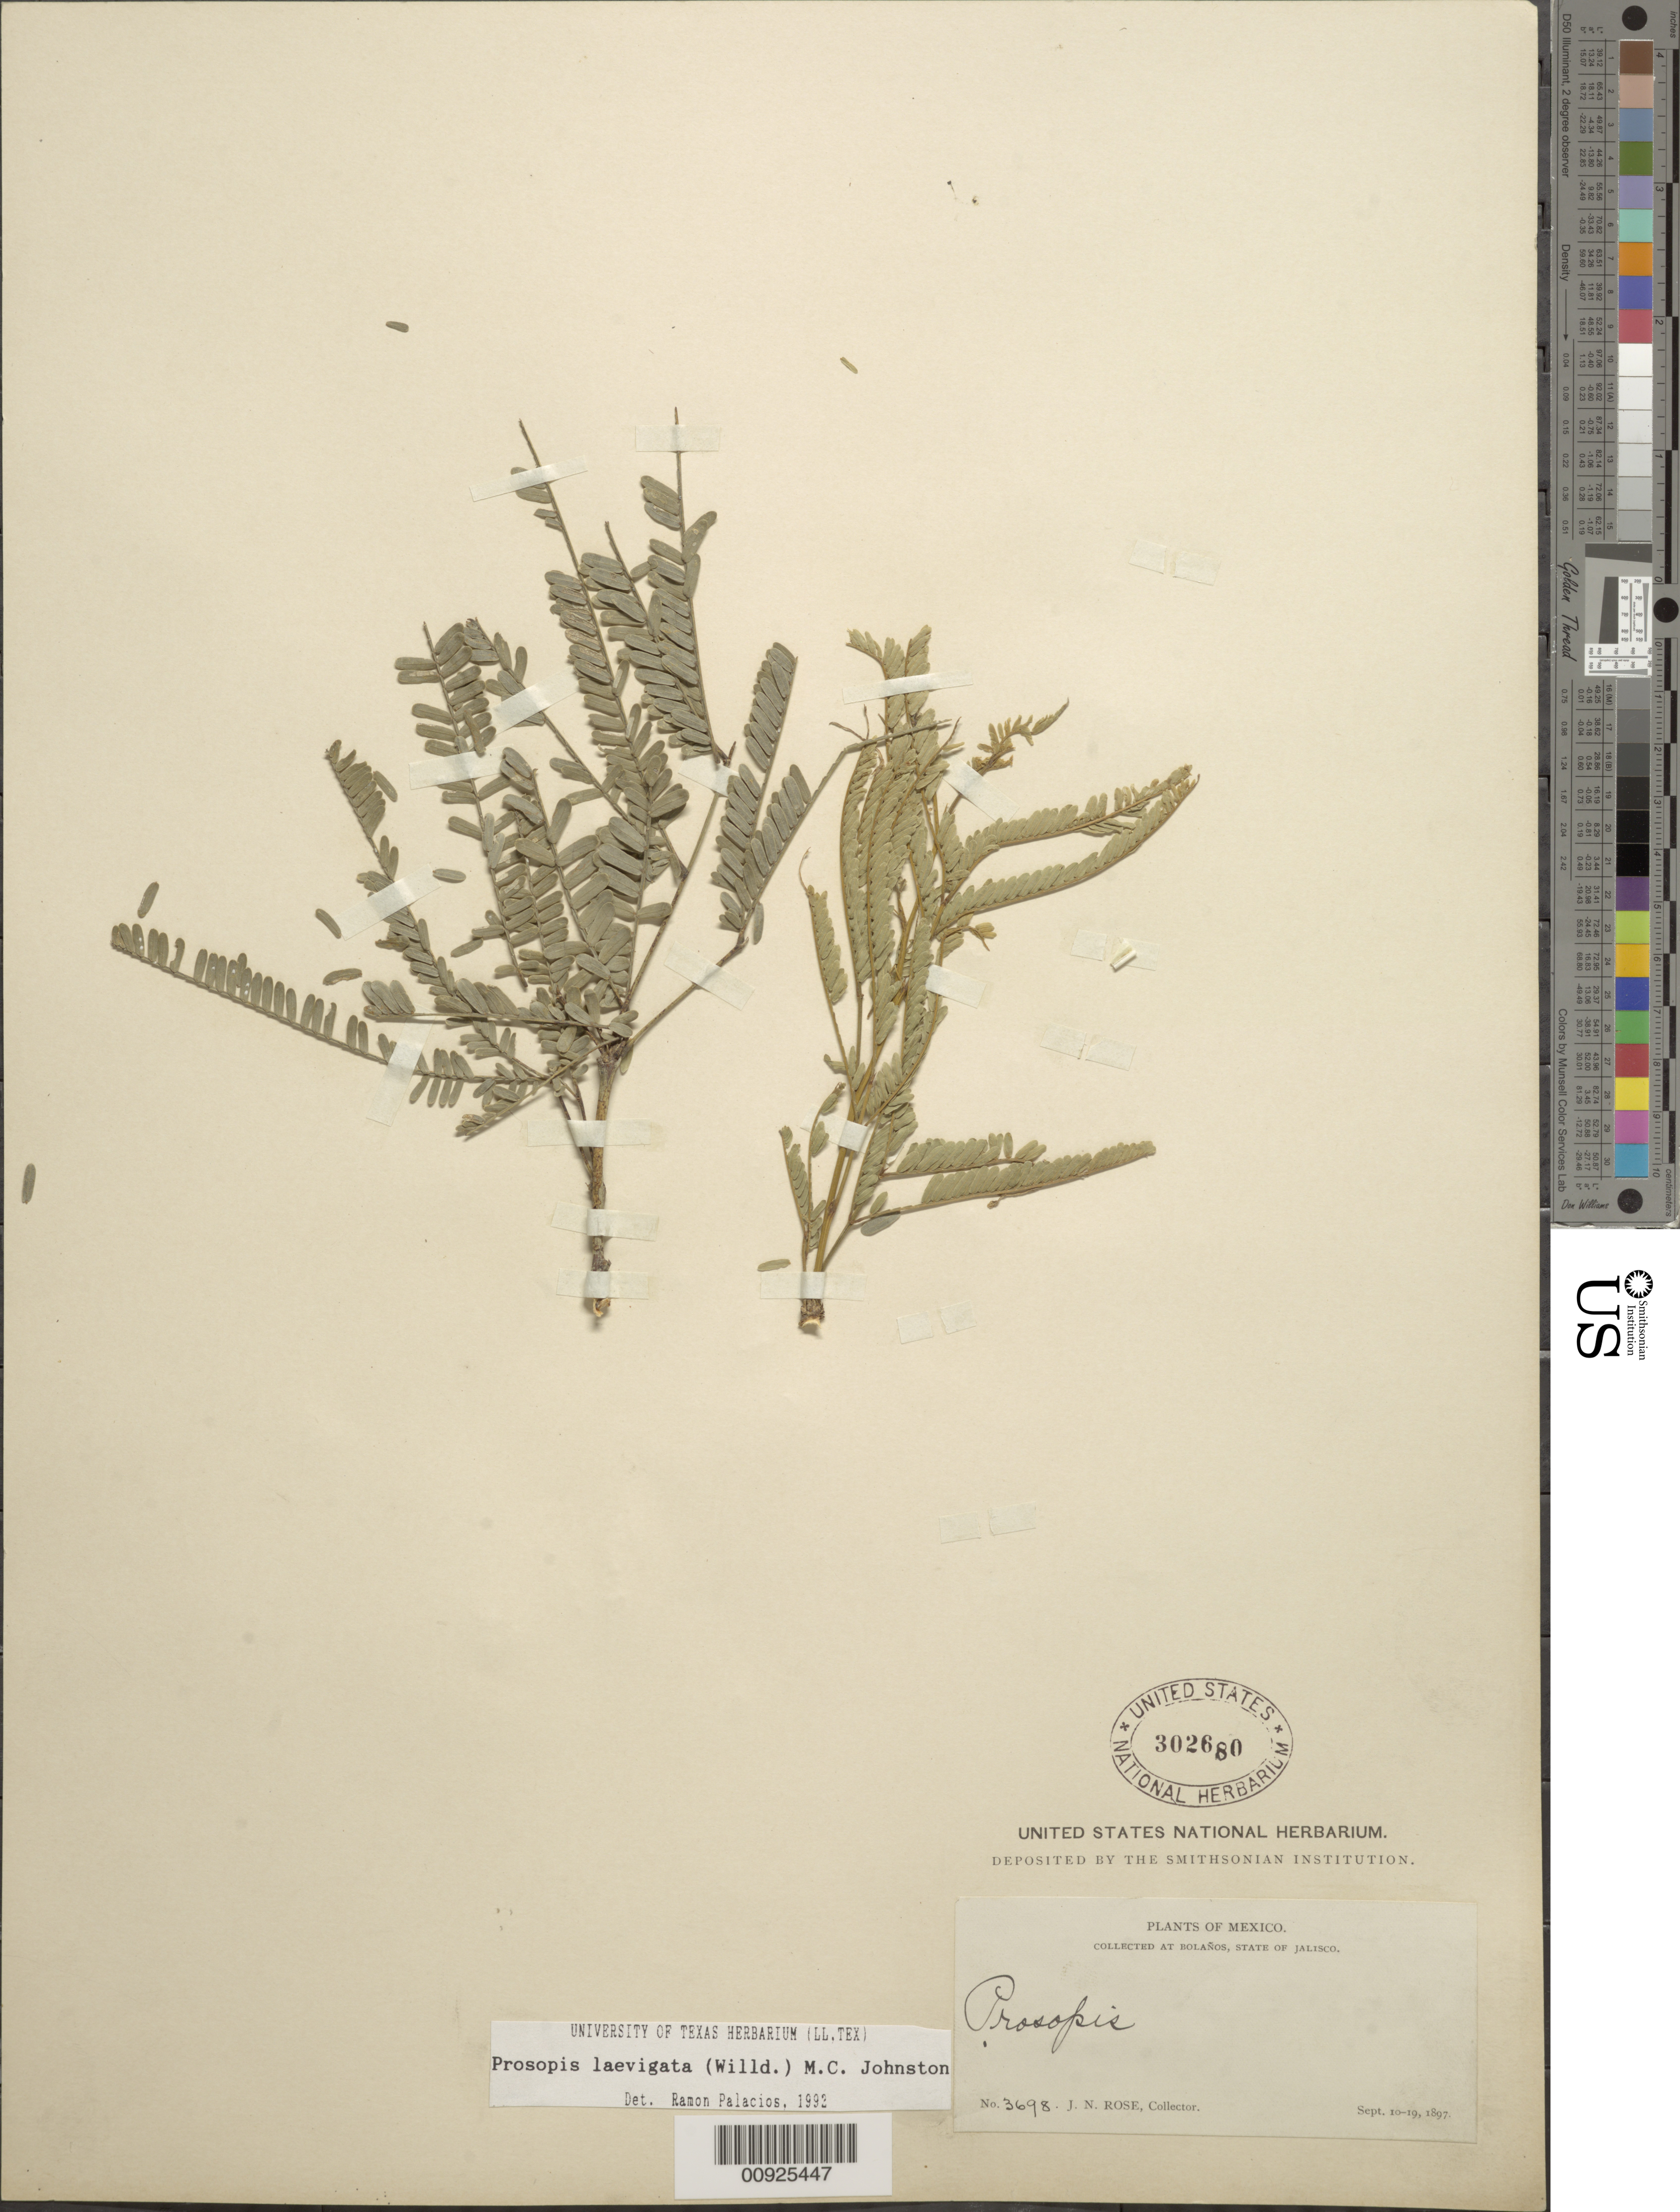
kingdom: Plantae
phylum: Tracheophyta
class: Magnoliopsida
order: Fabales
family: Fabaceae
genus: Neltuma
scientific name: Neltuma laevigata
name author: (Humb. & Bonpl. ex Willd.) Britton & Rose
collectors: J. N. Rose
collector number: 3698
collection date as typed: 10 Sep 1897 to 19 Sep 1897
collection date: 1897-09-10/1897-09-19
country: Mexico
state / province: Jalisco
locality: Bolaños, State of Jalisco.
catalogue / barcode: US 302680